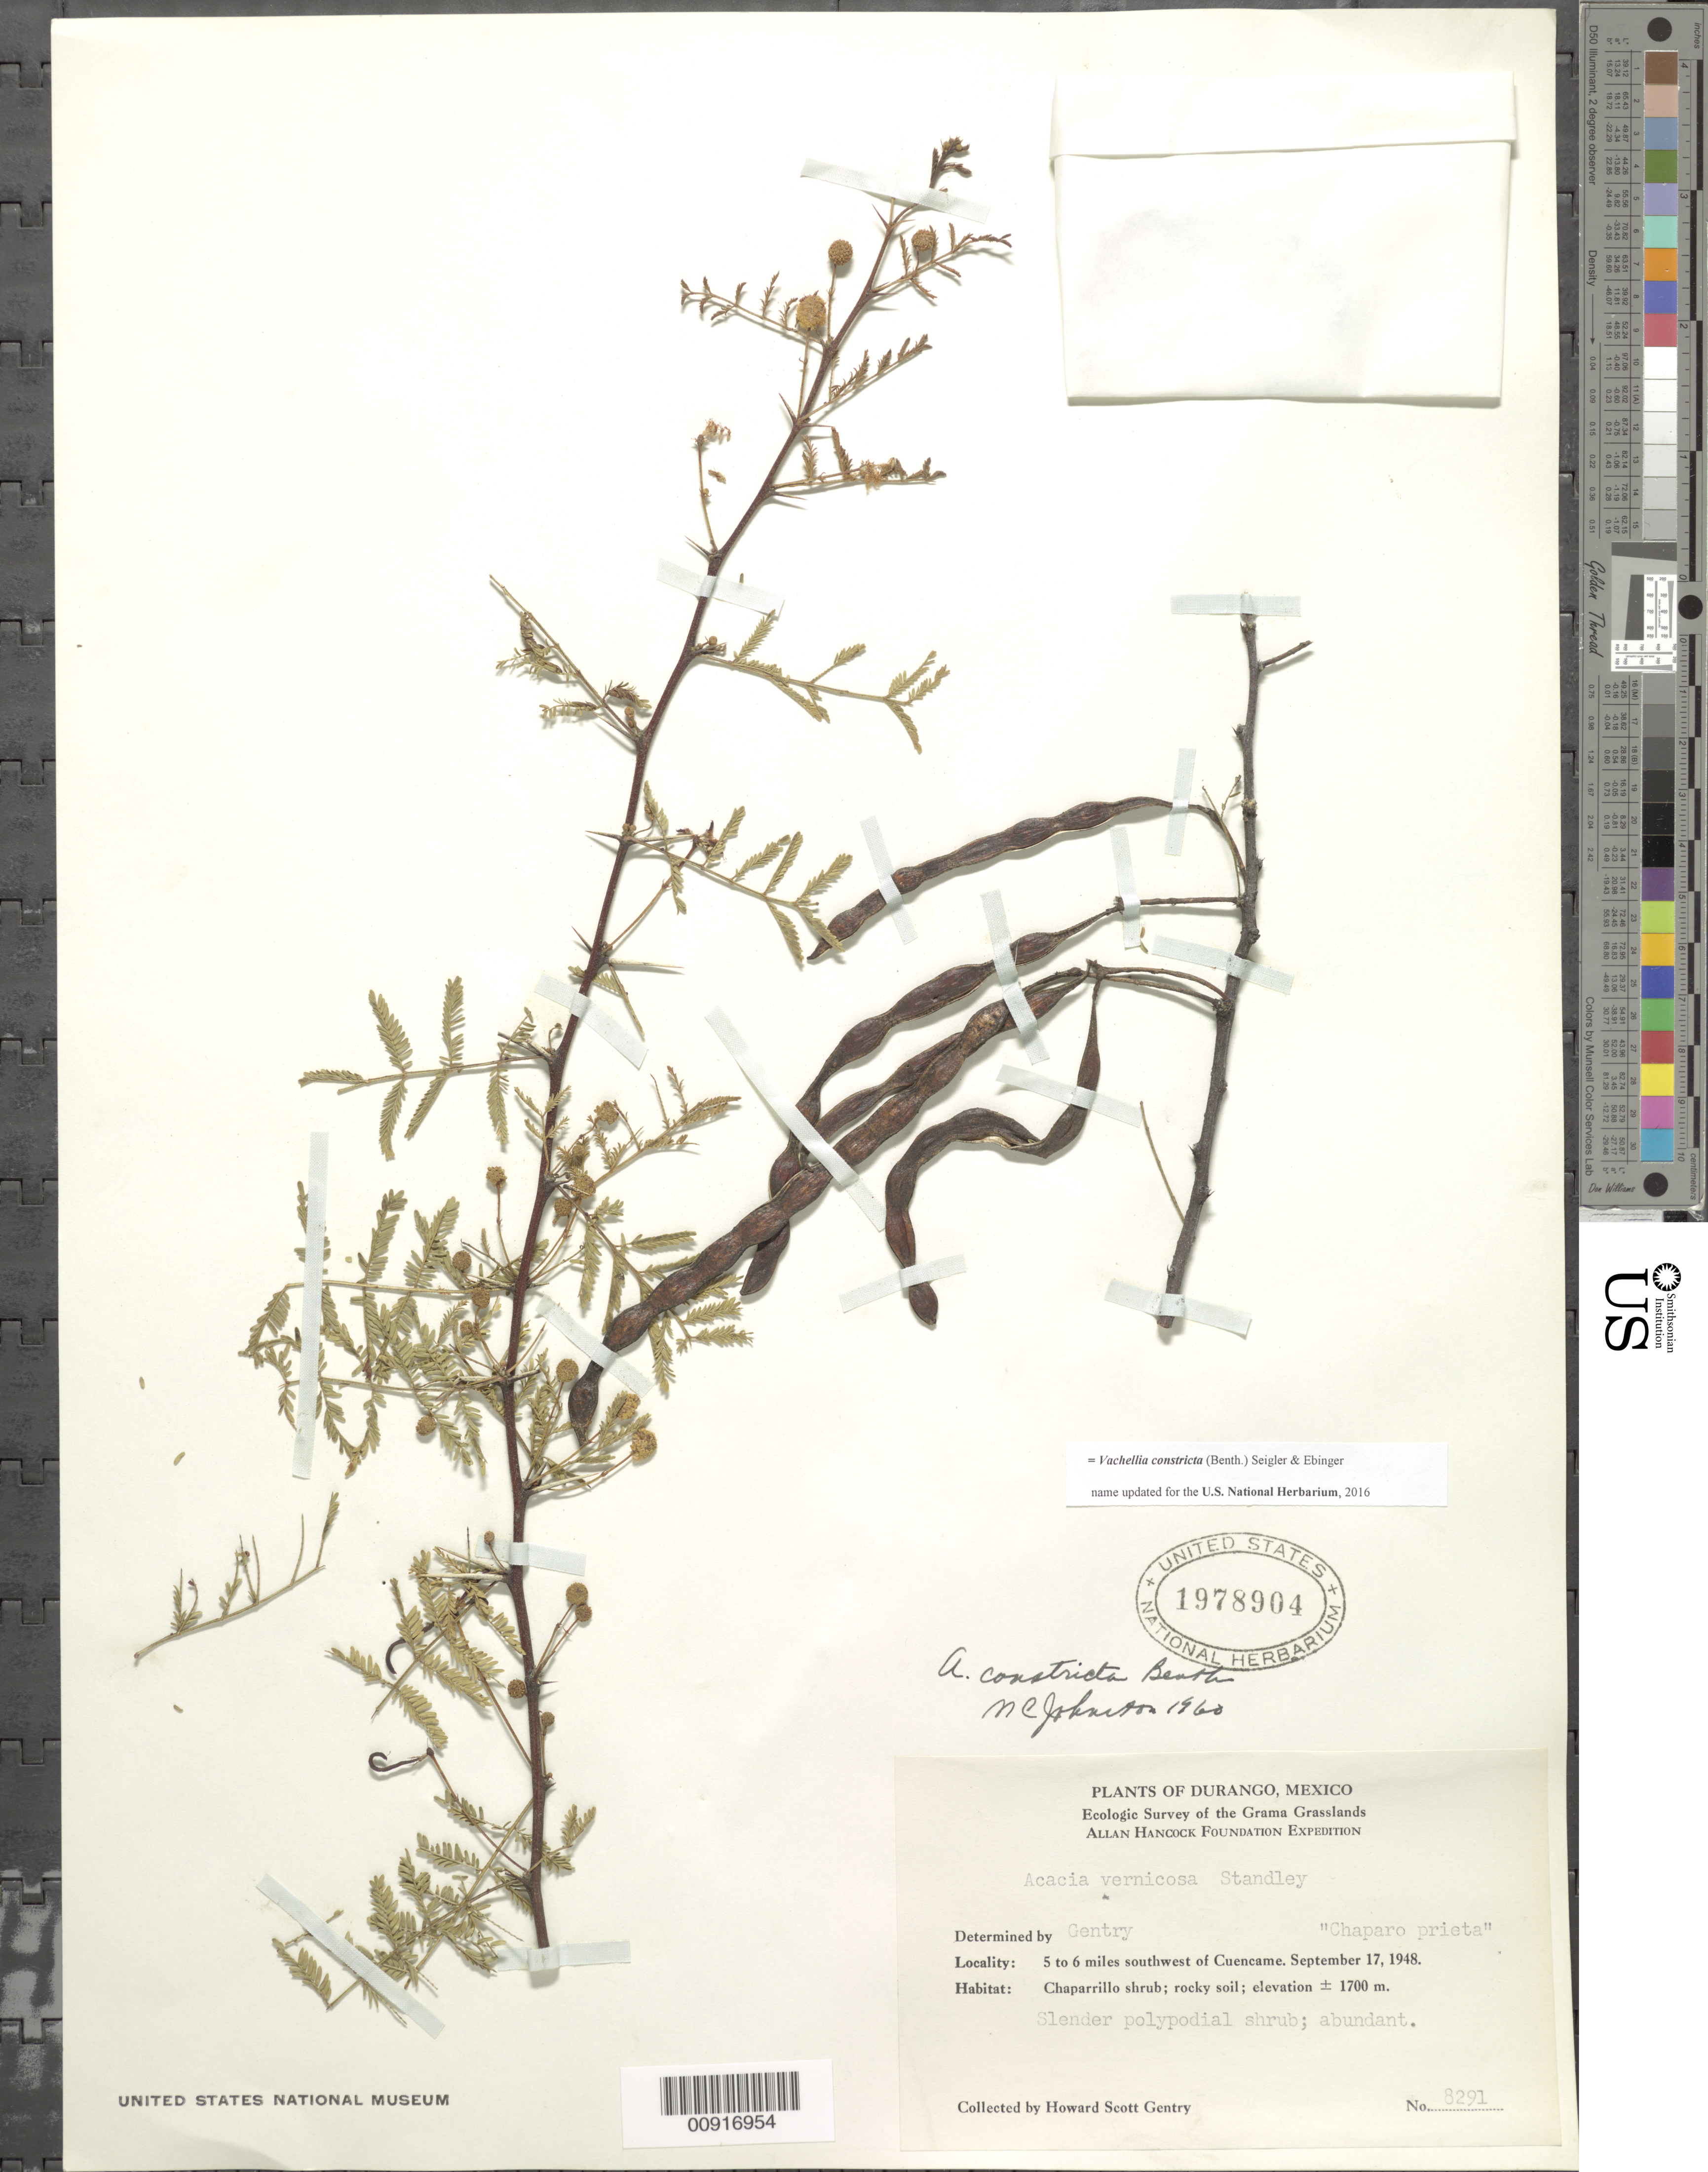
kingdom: Plantae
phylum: Tracheophyta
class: Magnoliopsida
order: Fabales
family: Fabaceae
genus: Vachellia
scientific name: Vachellia constricta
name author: (Benth.) Seigler & Ebinger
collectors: H. S. Gentry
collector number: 8291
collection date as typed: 17 Sep 1948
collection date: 1948-09-17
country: Mexico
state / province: Durango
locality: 5 to 6 miles southwest of Cuencame.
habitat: Chaparrillo shrub; rocky soil.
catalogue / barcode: US 1978904